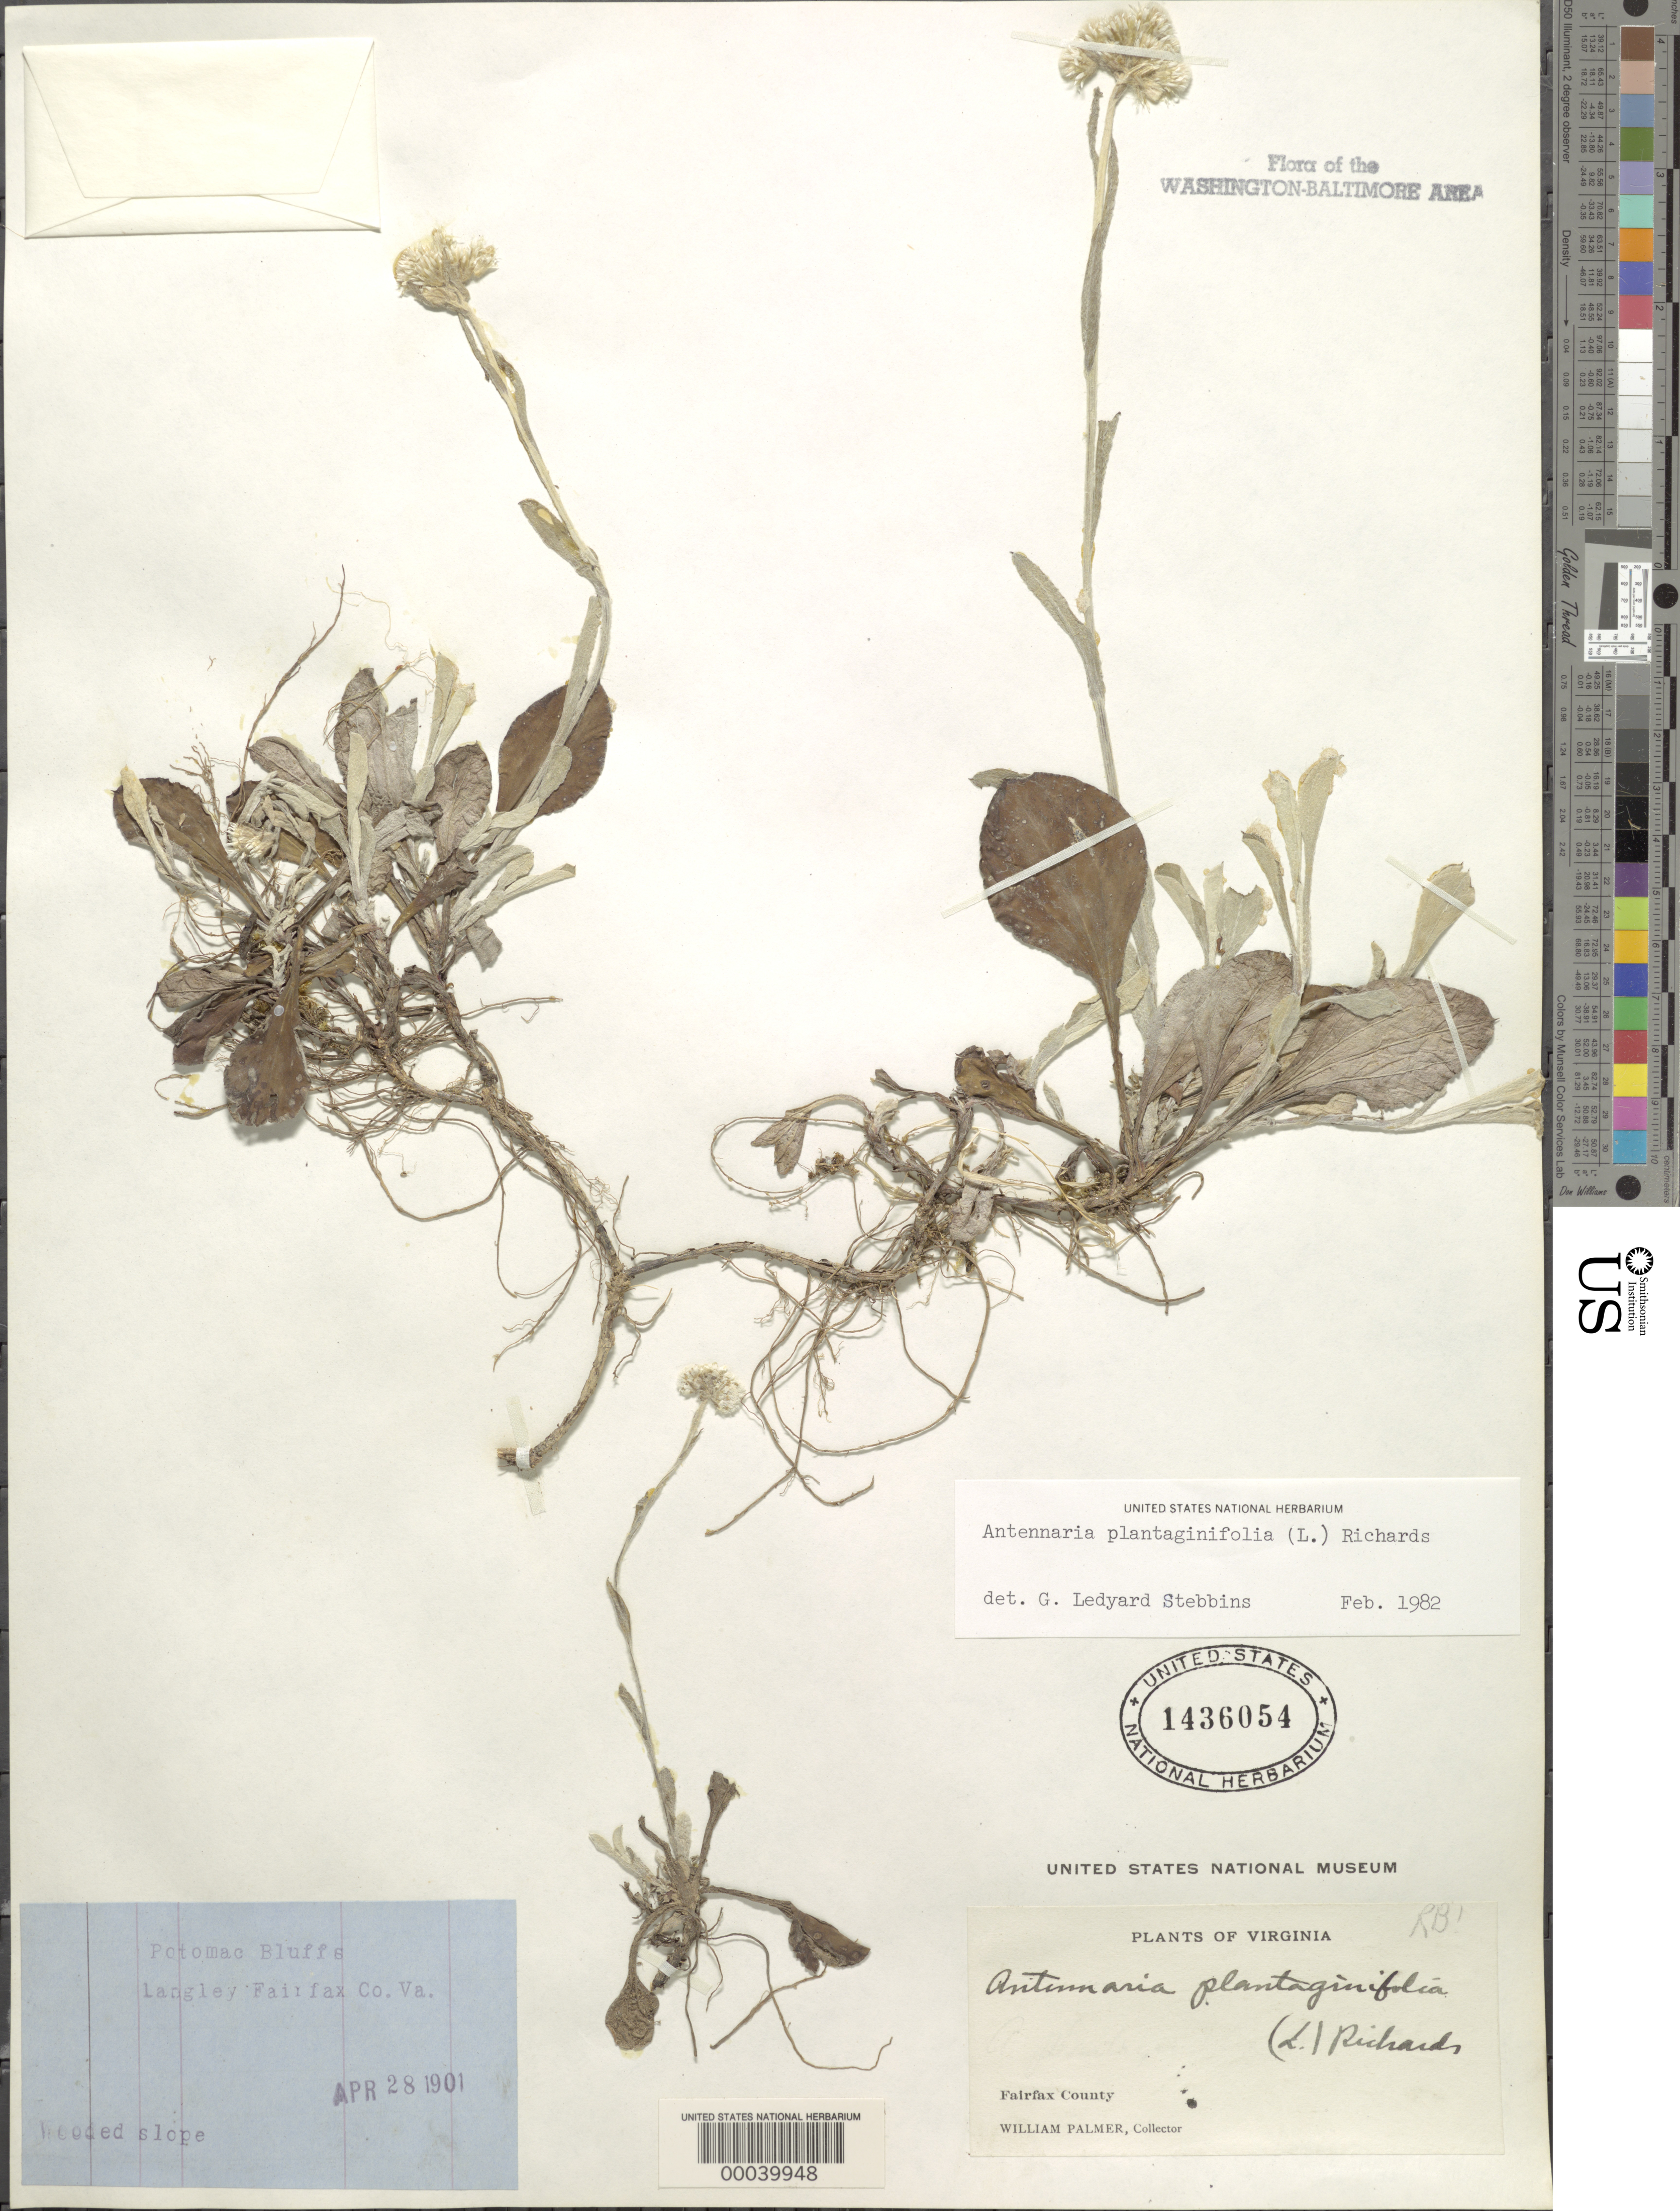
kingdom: Plantae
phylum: Tracheophyta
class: Magnoliopsida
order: Asterales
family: Asteraceae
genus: Antennaria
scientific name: Antennaria plantaginifolia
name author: (L.) Richardson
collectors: W. Palmer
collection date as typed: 28 Apr 1901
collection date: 1901-04-28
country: United States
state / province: Virginia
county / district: Fairfax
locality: Potomac Bluffs Langley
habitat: Wooded slope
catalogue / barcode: US 1436054